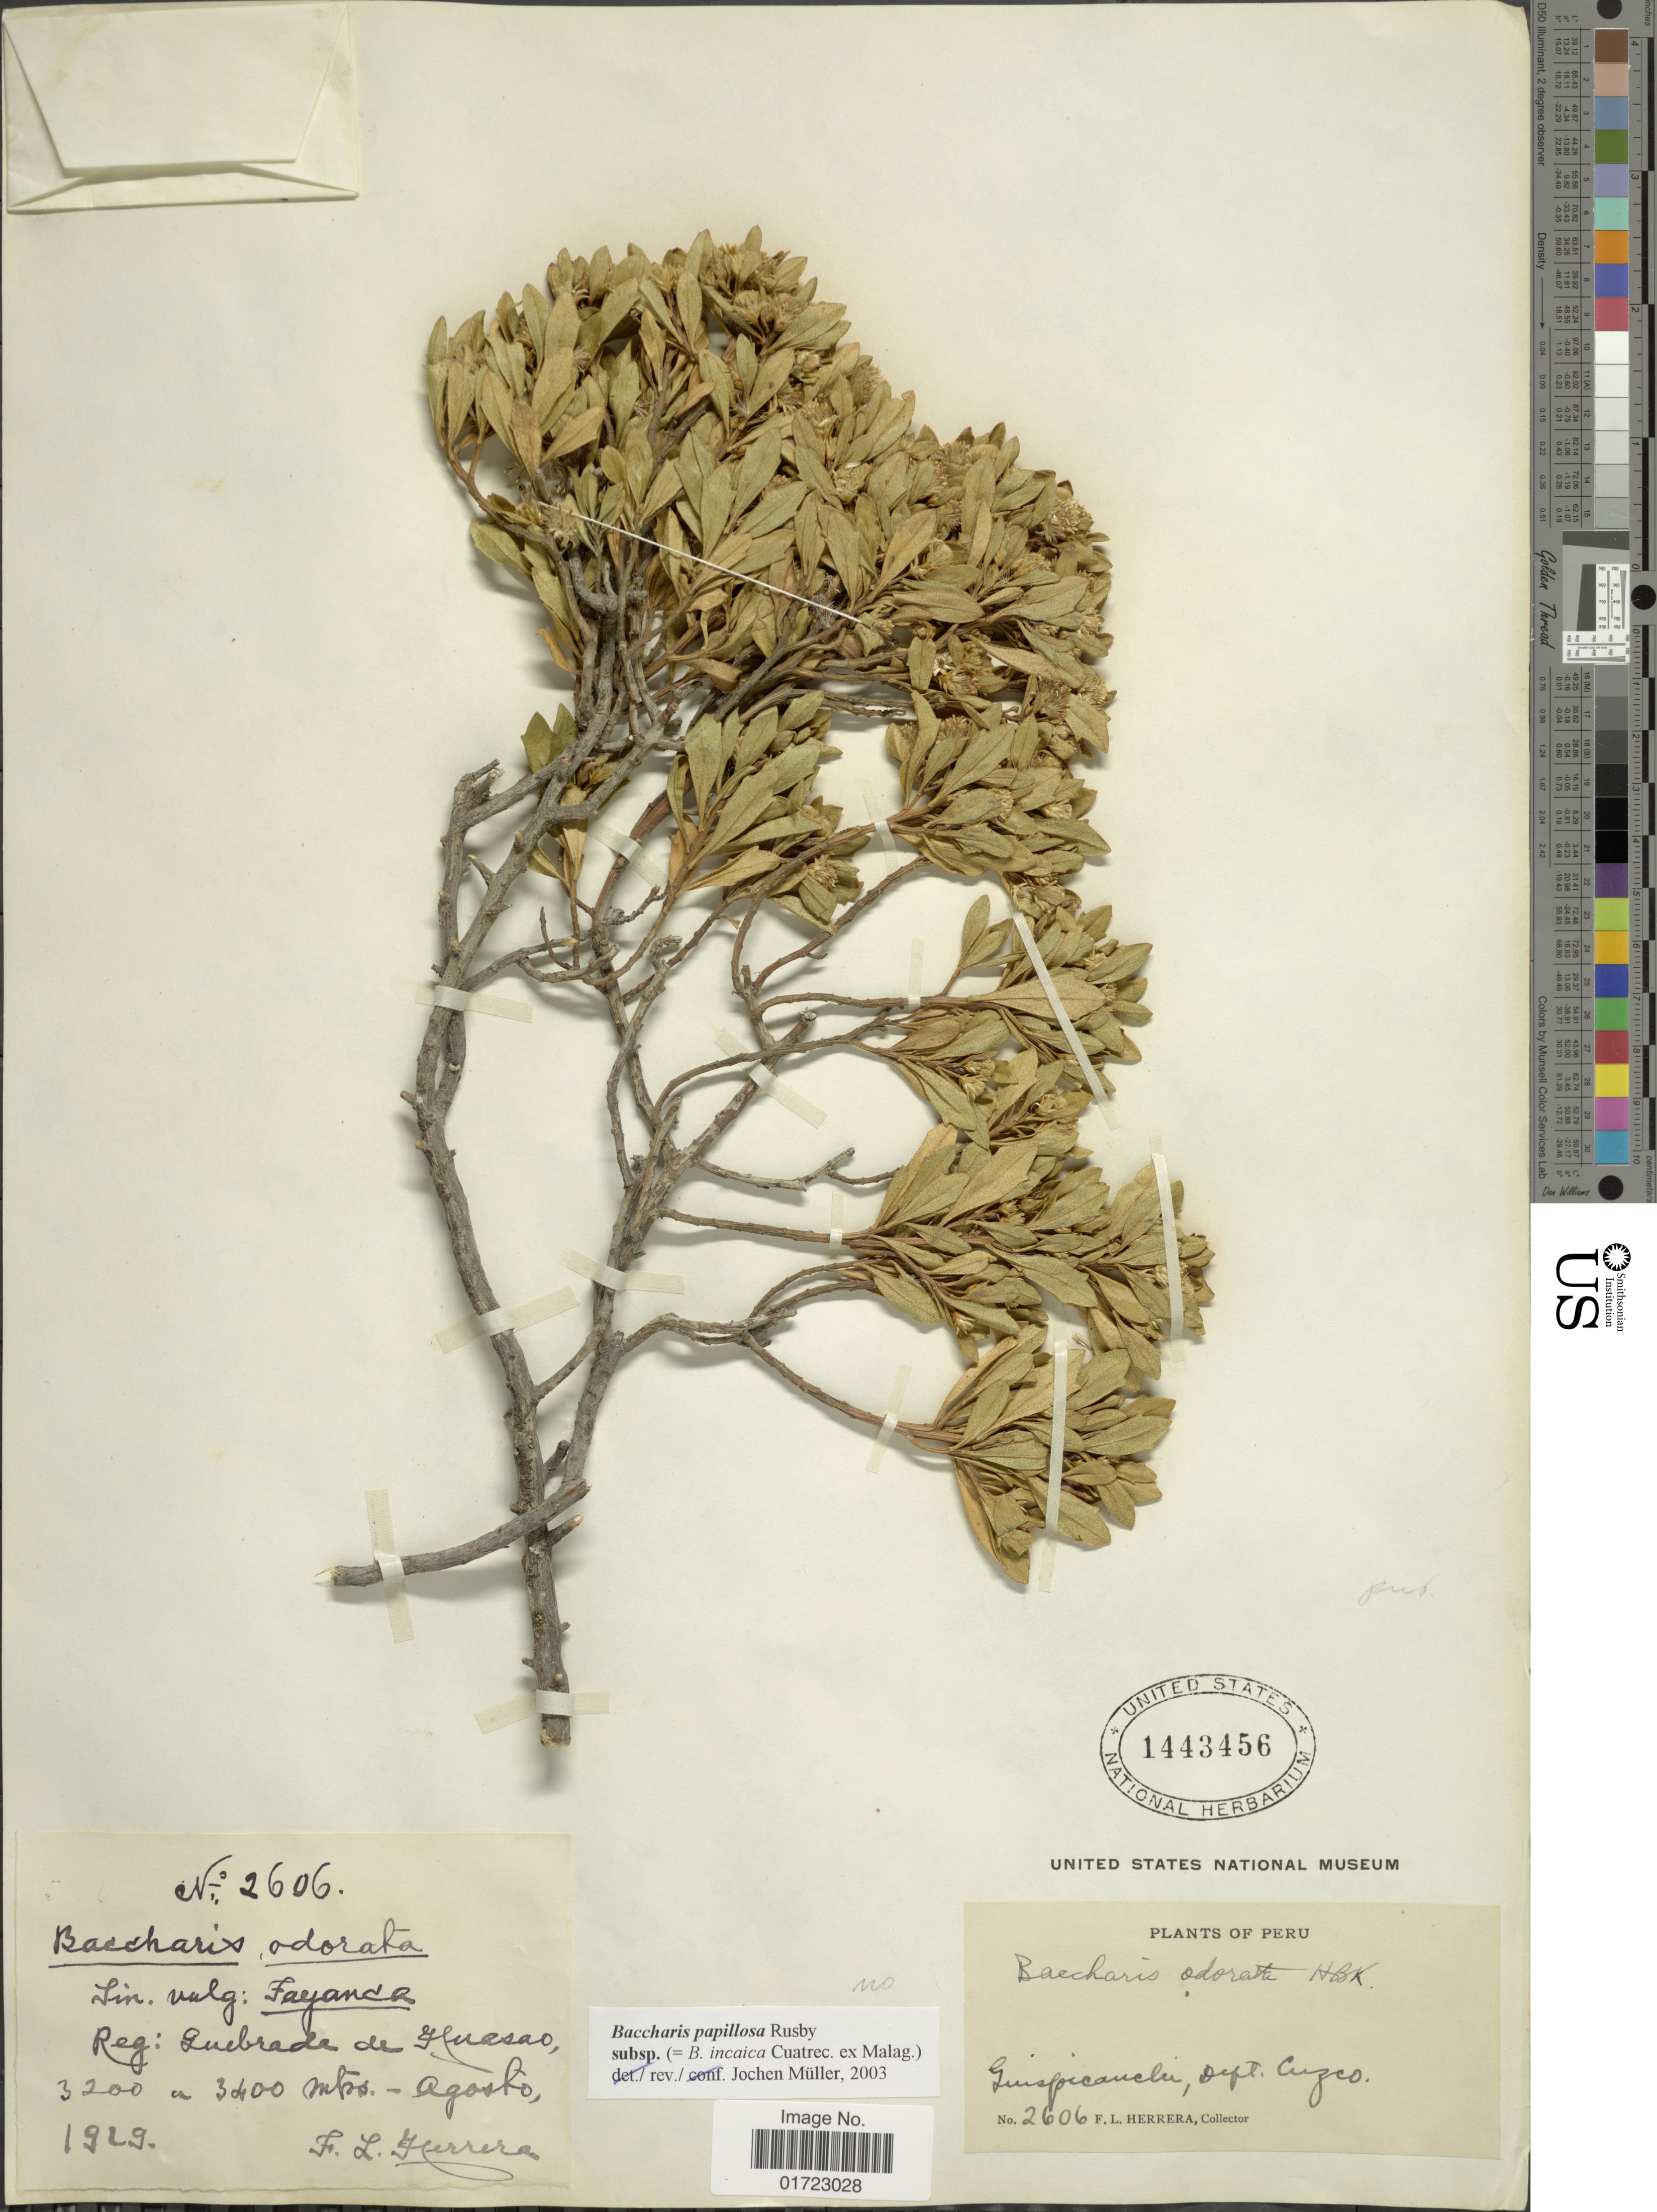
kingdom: Plantae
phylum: Tracheophyta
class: Magnoliopsida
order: Asterales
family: Asteraceae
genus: Baccharis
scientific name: Baccharis papillosa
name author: Rusby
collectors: F. L. Herrera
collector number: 2606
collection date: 1929-08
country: Peru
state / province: Cusco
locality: Quispicanchi. Quebrada de Huasco.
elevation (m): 3200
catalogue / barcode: US 1443456